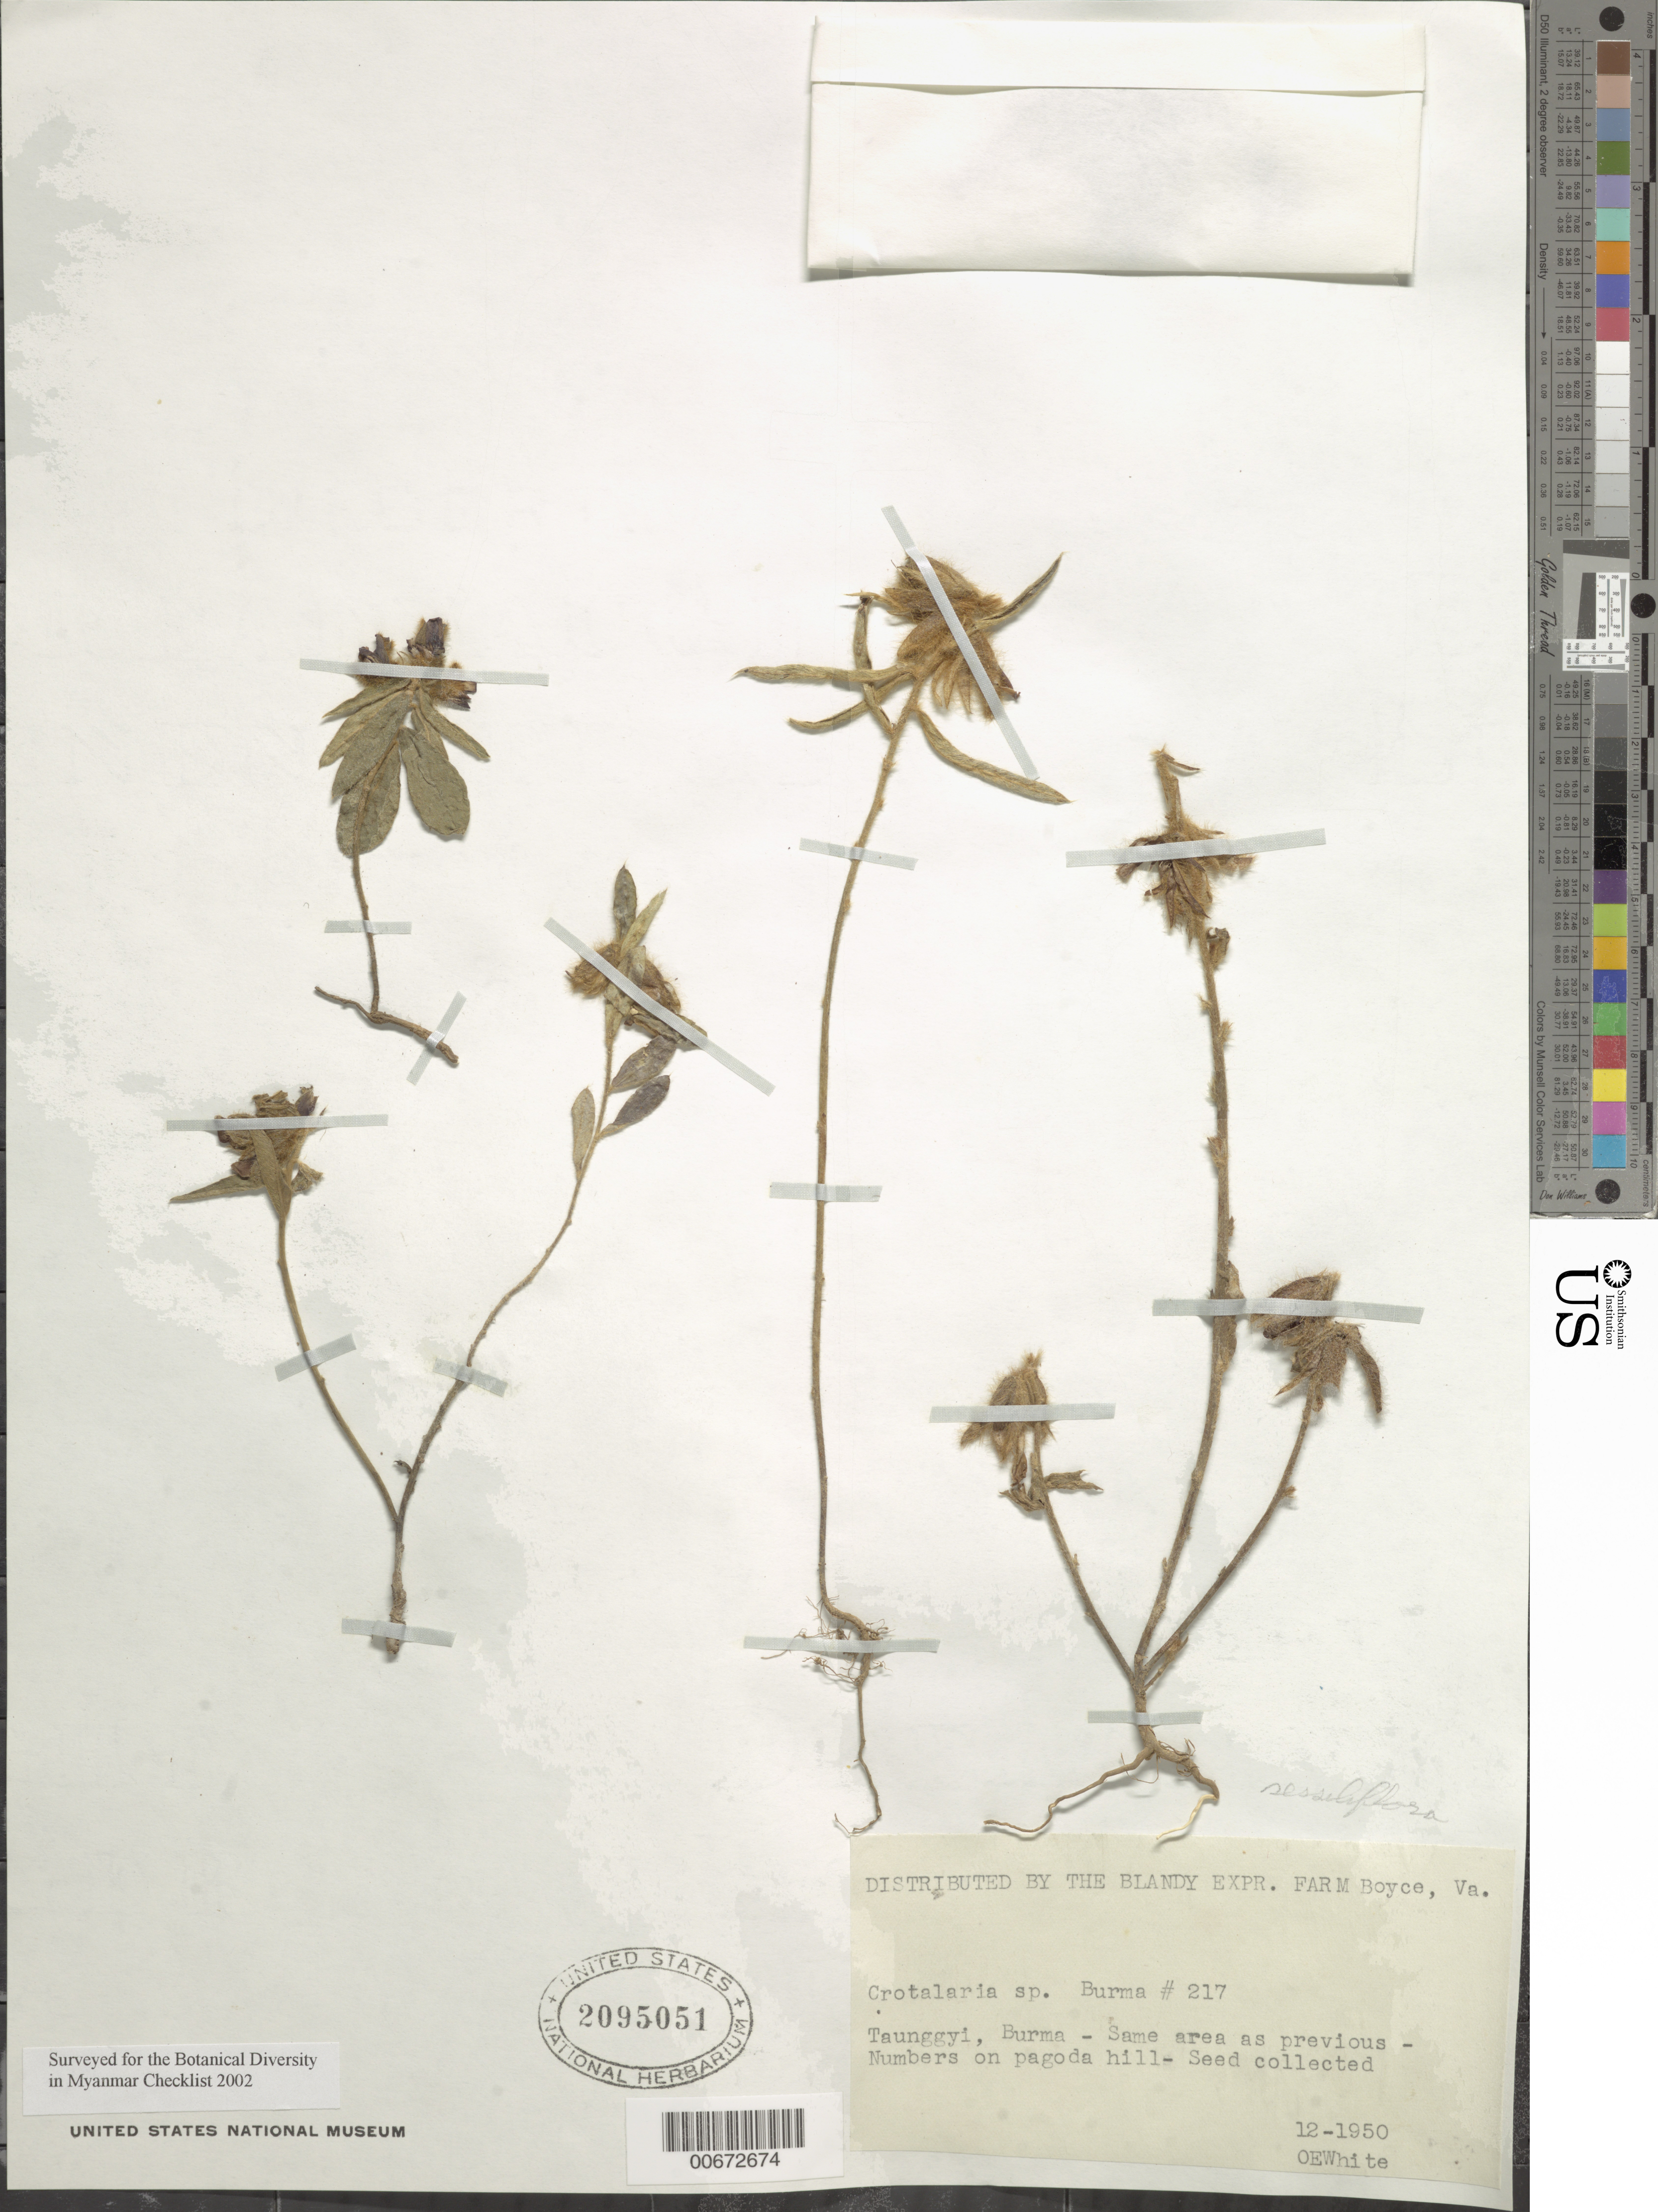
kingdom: Plantae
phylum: Tracheophyta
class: Magnoliopsida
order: Fabales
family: Fabaceae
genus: Crotalaria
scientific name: Crotalaria sessilifolia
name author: L.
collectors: O. E. White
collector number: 217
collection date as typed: Dec 1950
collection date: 1950-12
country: Myanmar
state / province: Shan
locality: Taunggyi.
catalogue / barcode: US 2095051